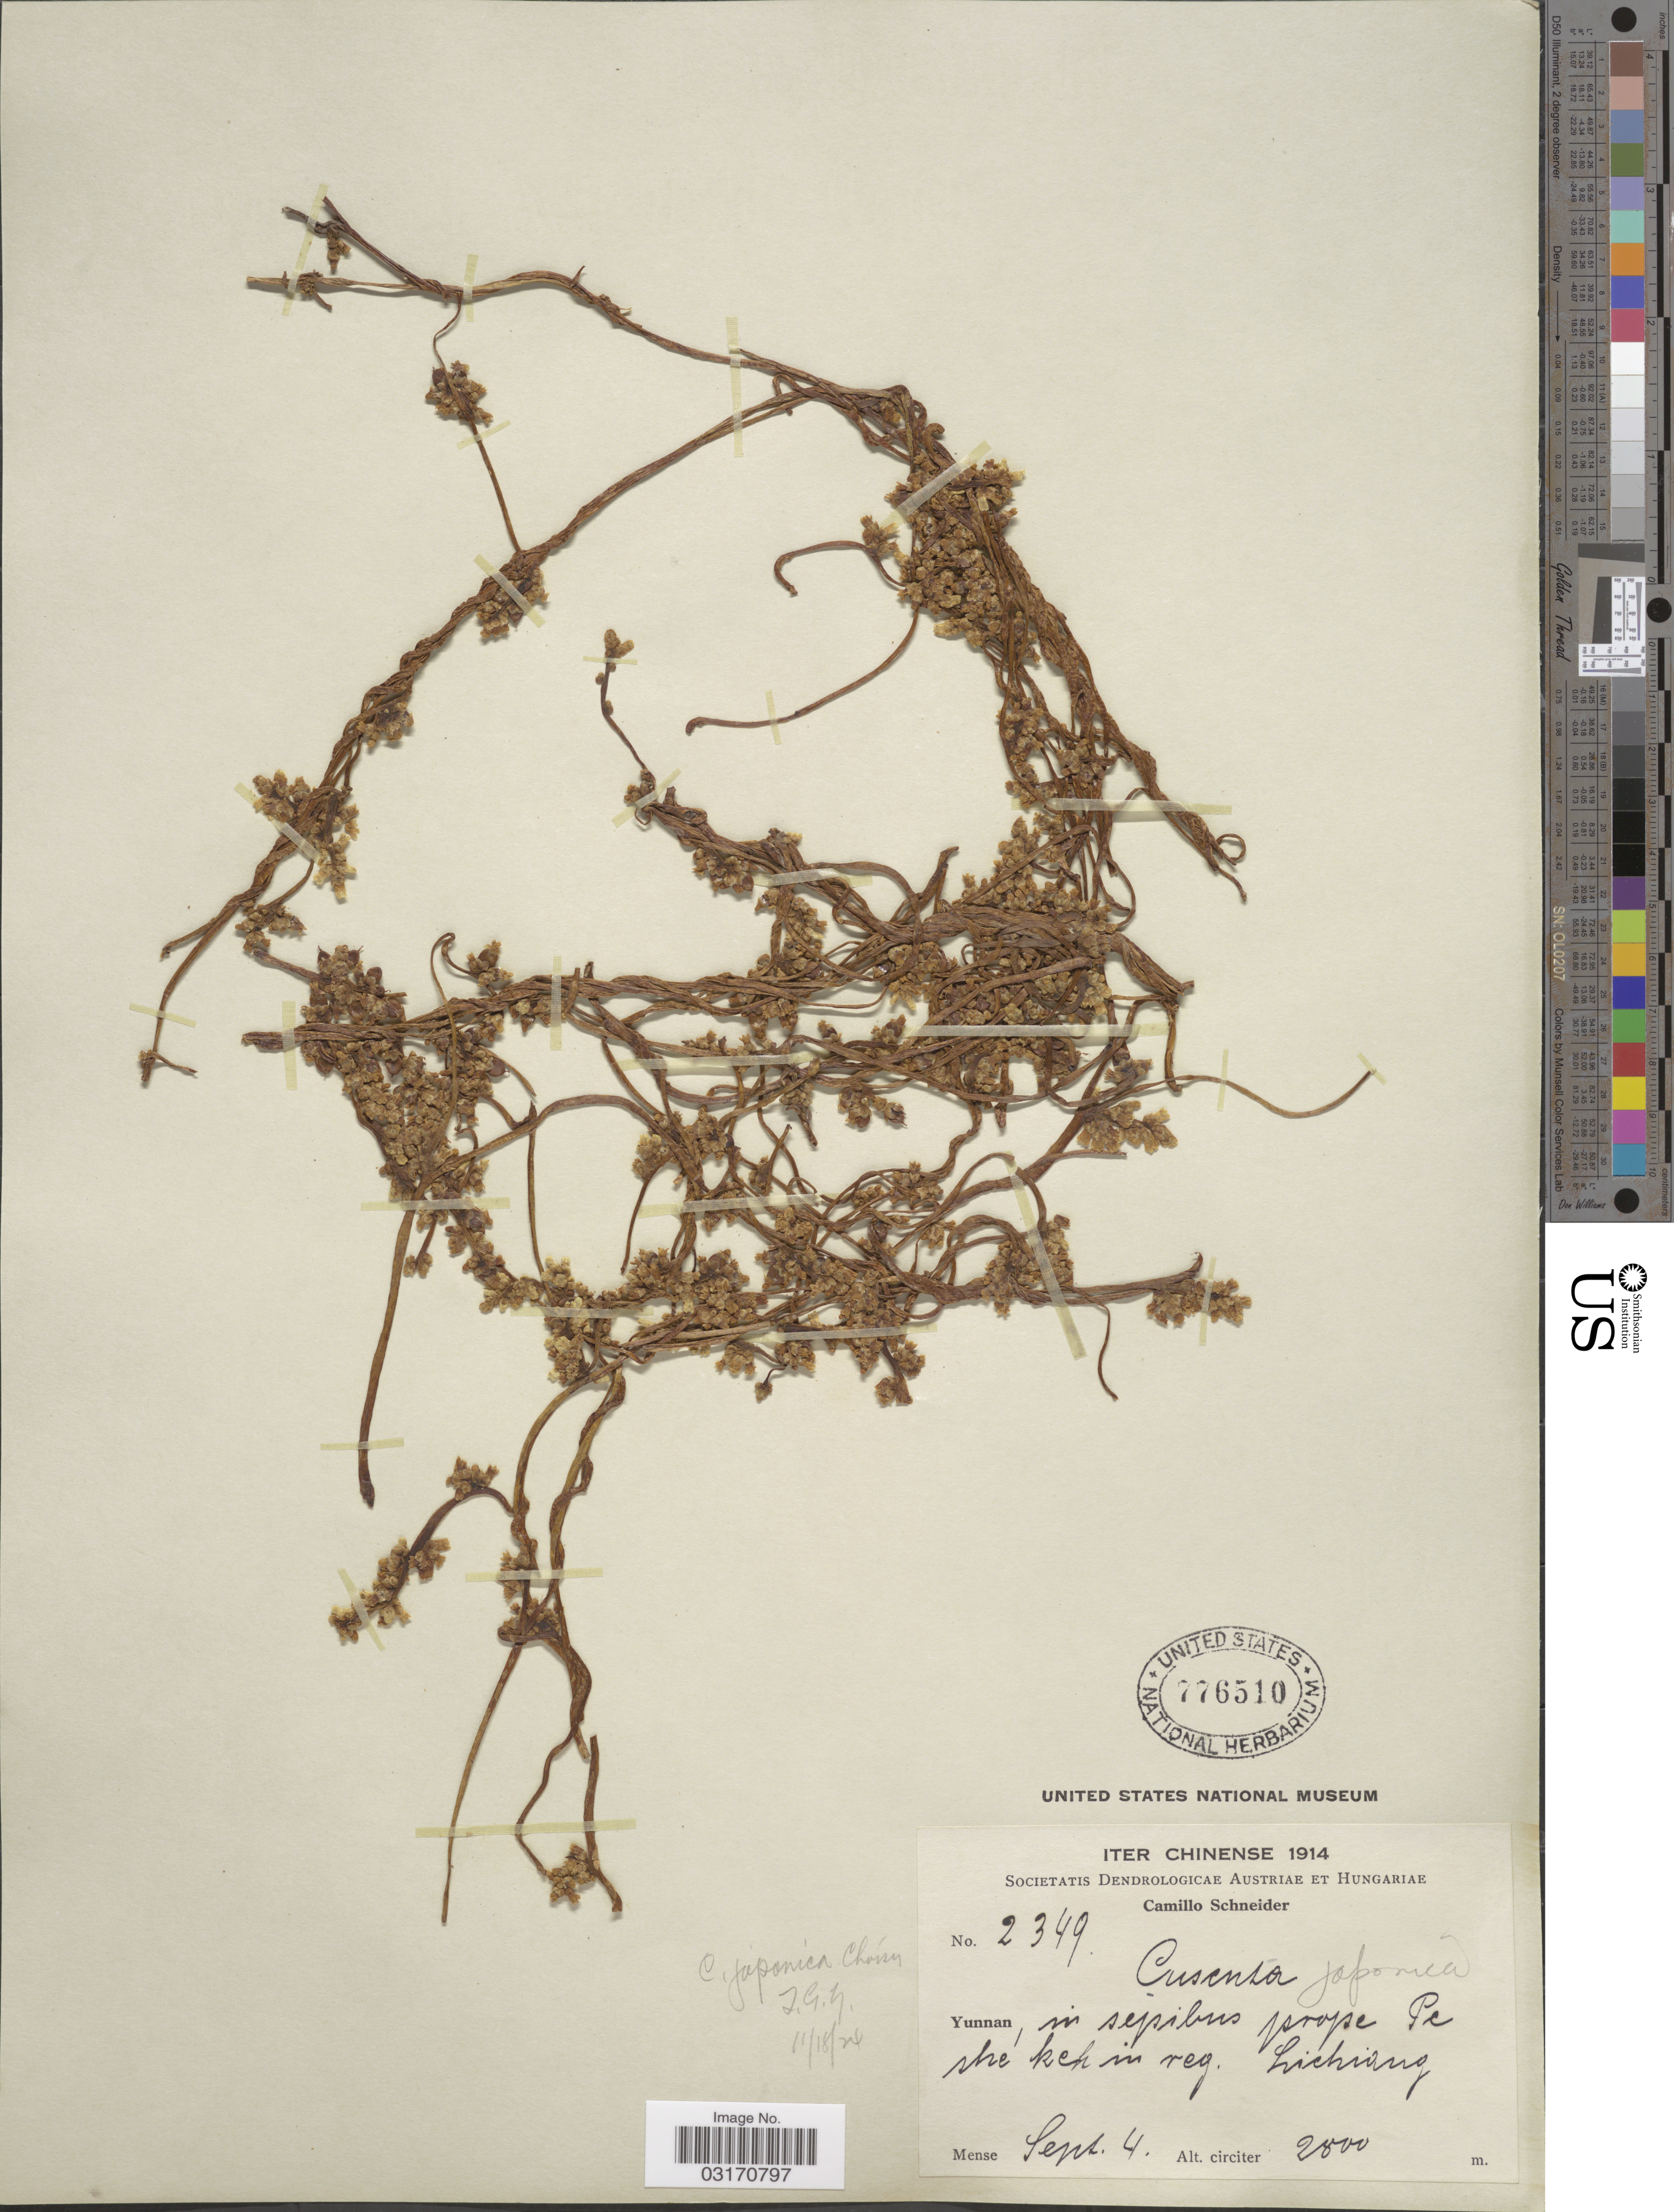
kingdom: Plantae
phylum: Tracheophyta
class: Magnoliopsida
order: Solanales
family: Convolvulaceae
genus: Cuscuta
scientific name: Cuscuta japonica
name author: Choisy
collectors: C. K. Schneider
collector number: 2349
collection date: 1914-09-04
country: China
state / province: Yunnan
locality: In sepibus prope Pe she'kehin reg. Lichiang.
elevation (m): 2800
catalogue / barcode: US 776510